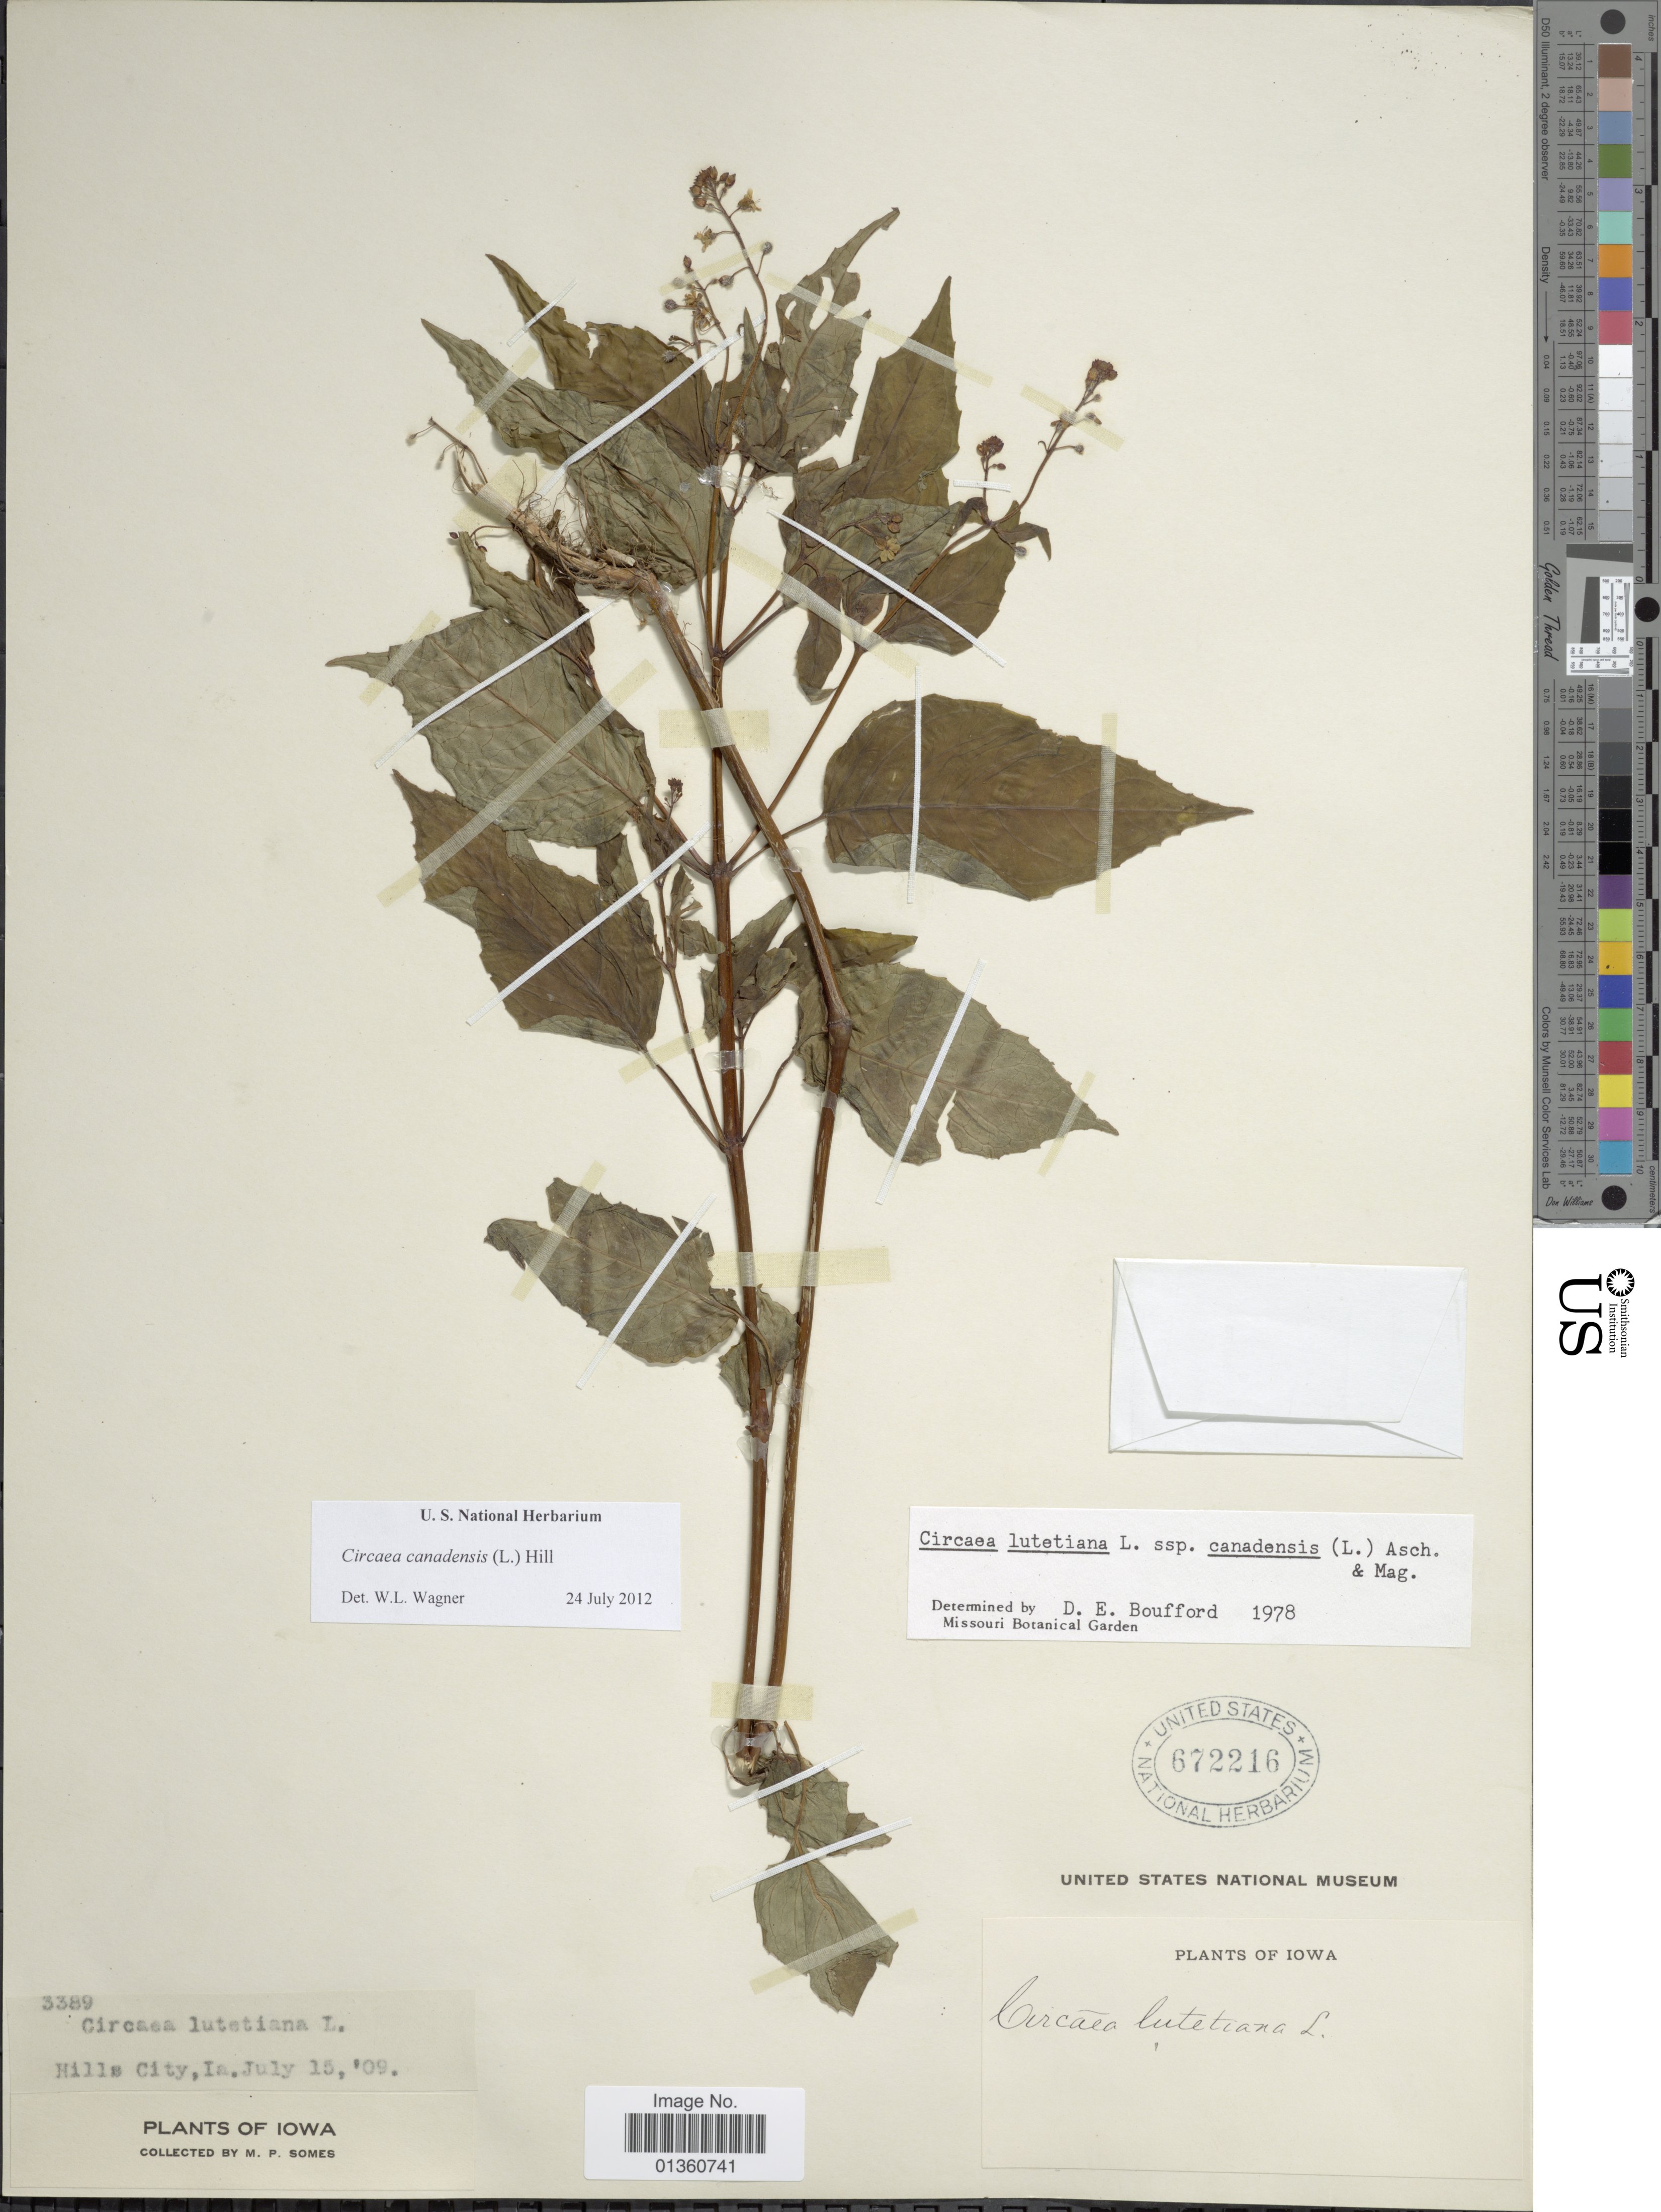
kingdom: Plantae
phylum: Tracheophyta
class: Magnoliopsida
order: Myrtales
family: Onagraceae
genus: Circaea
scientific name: Circaea canadensis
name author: (L.) Hill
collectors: M. Somes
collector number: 3389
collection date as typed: Transcribed d/m/y: 15/7/9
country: United States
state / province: Iowa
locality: Hills City, Ia.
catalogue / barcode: US 672216